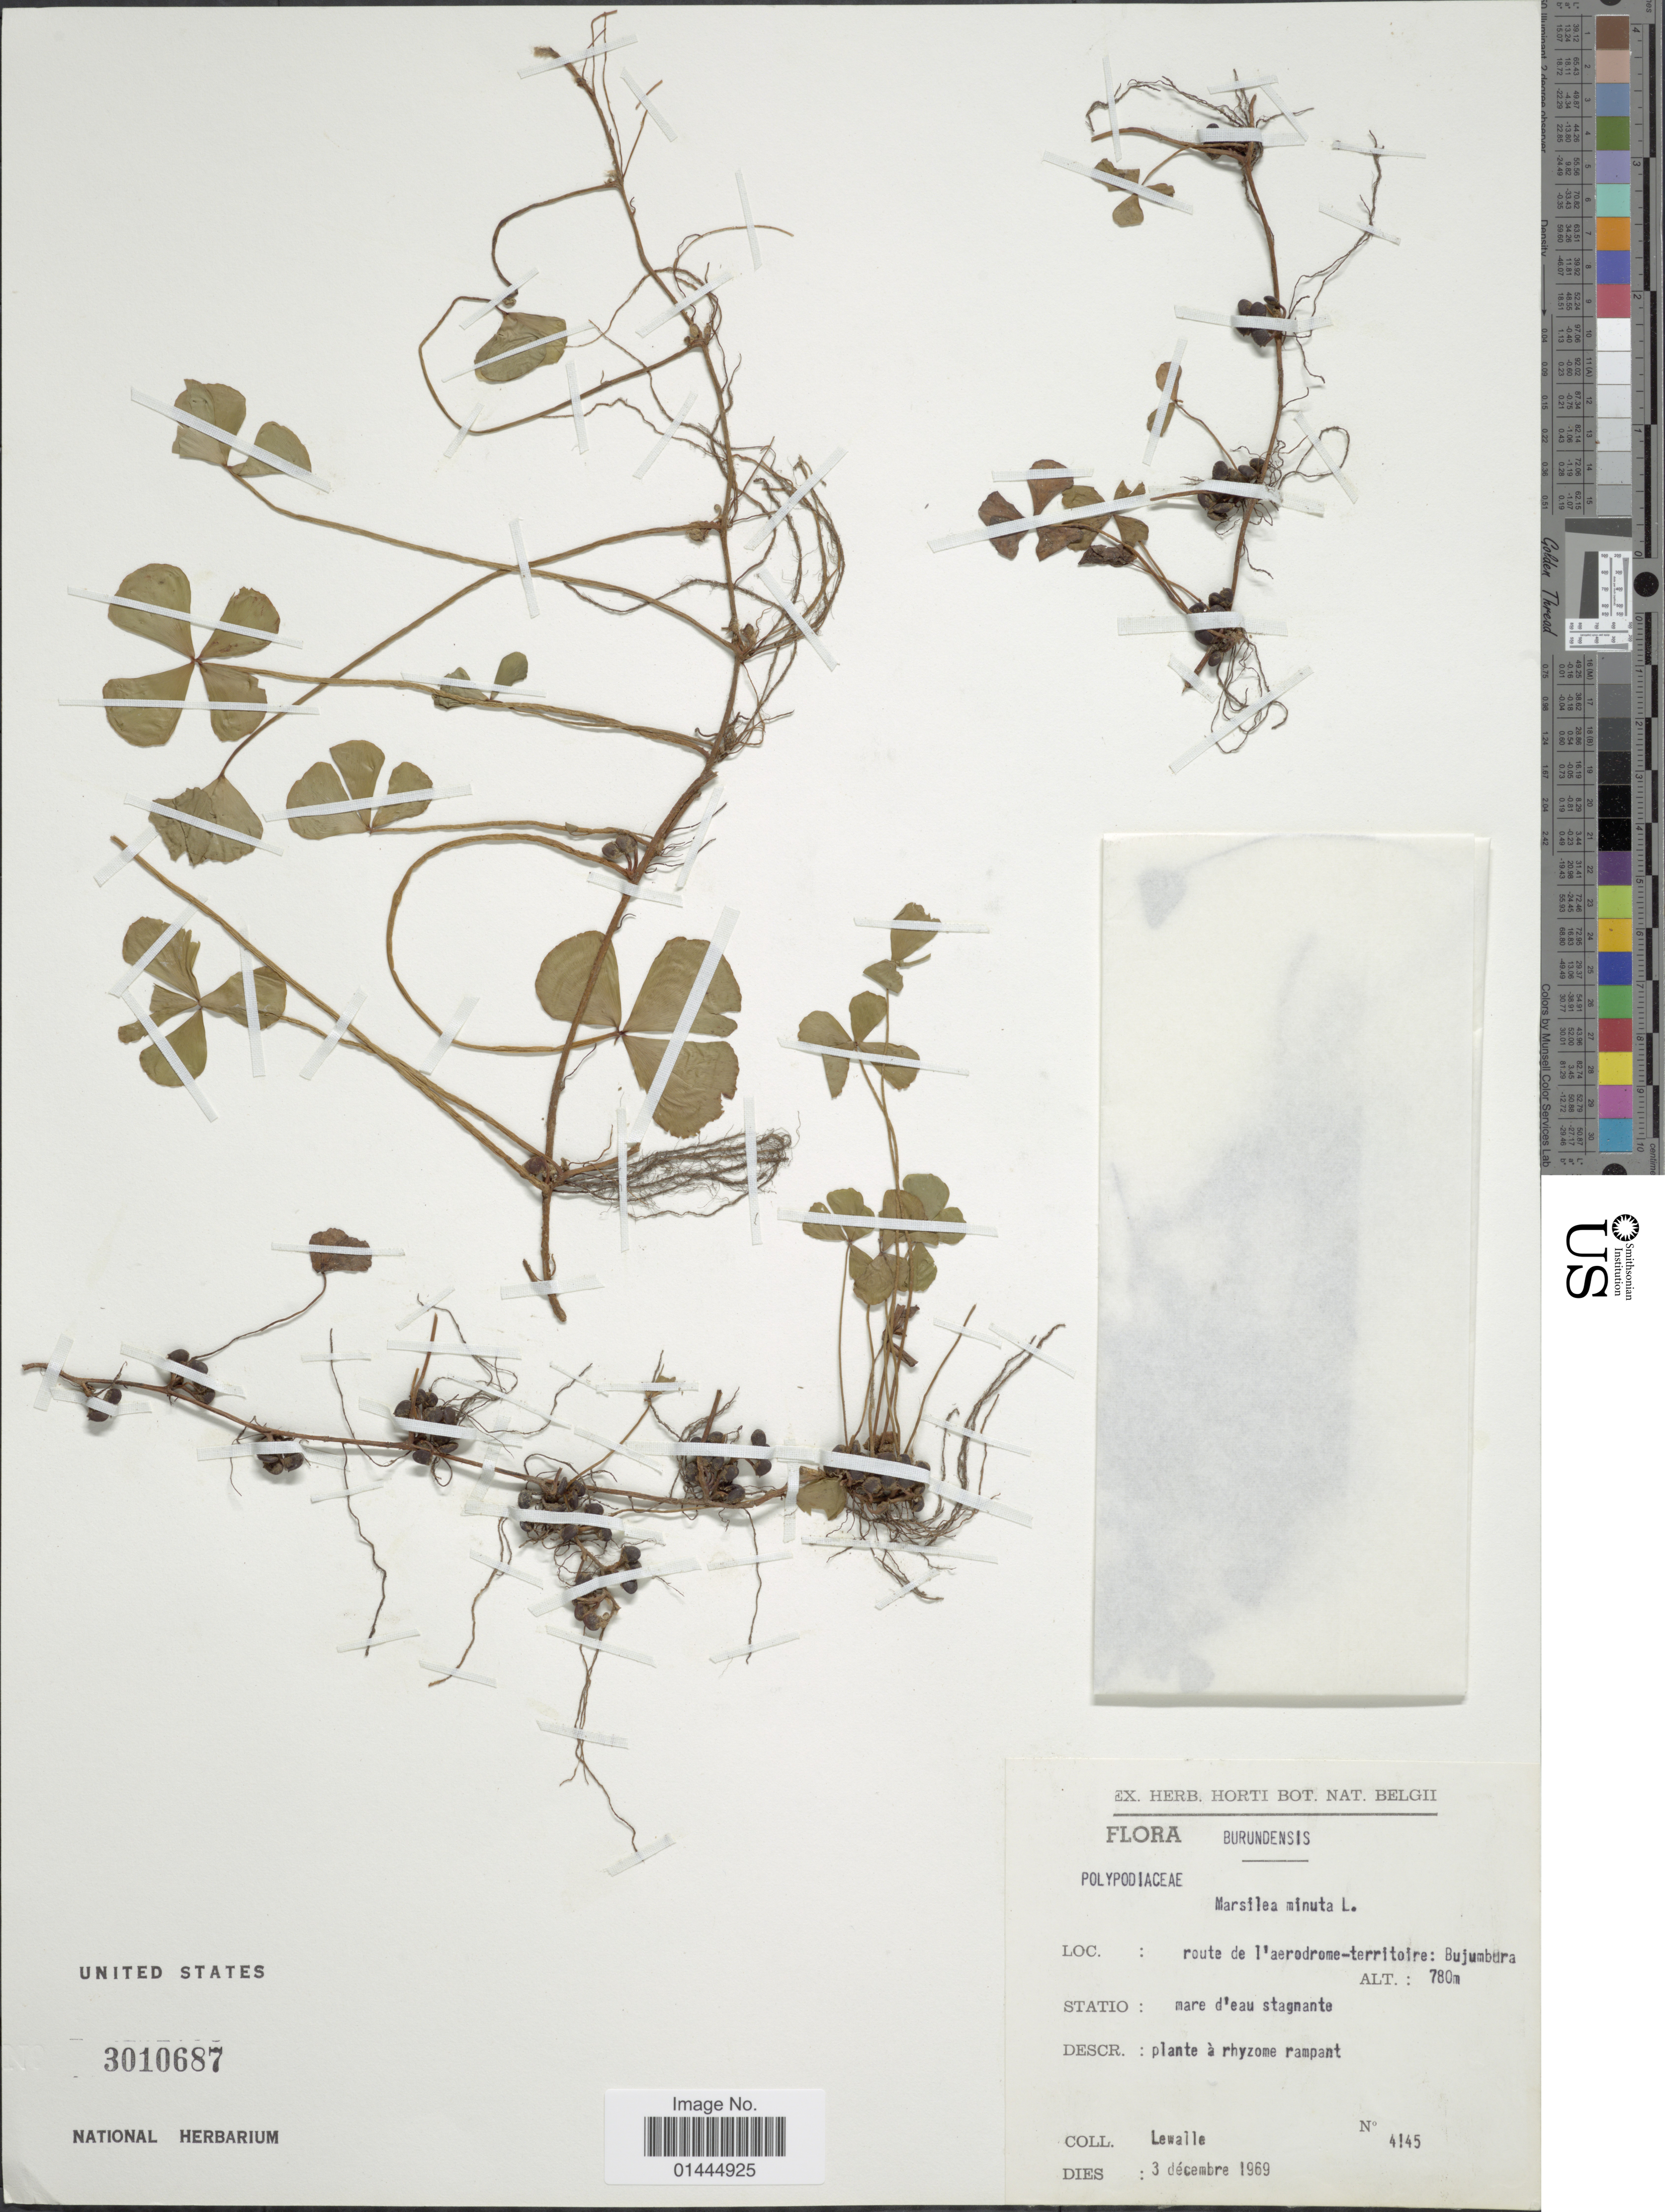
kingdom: Plantae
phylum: Tracheophyta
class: Polypodiopsida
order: Salviniales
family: Marsileaceae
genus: Marsilea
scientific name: Marsilea minuta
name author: L.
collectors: Lewalle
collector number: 4145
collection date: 1969-12-03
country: Burundi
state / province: Bujumura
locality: Burundensis, route de l'aerodrome-territoire: Bujumbura [unsure placement], Statio: mare d'eau stagnante.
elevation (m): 780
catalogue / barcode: US 3010687